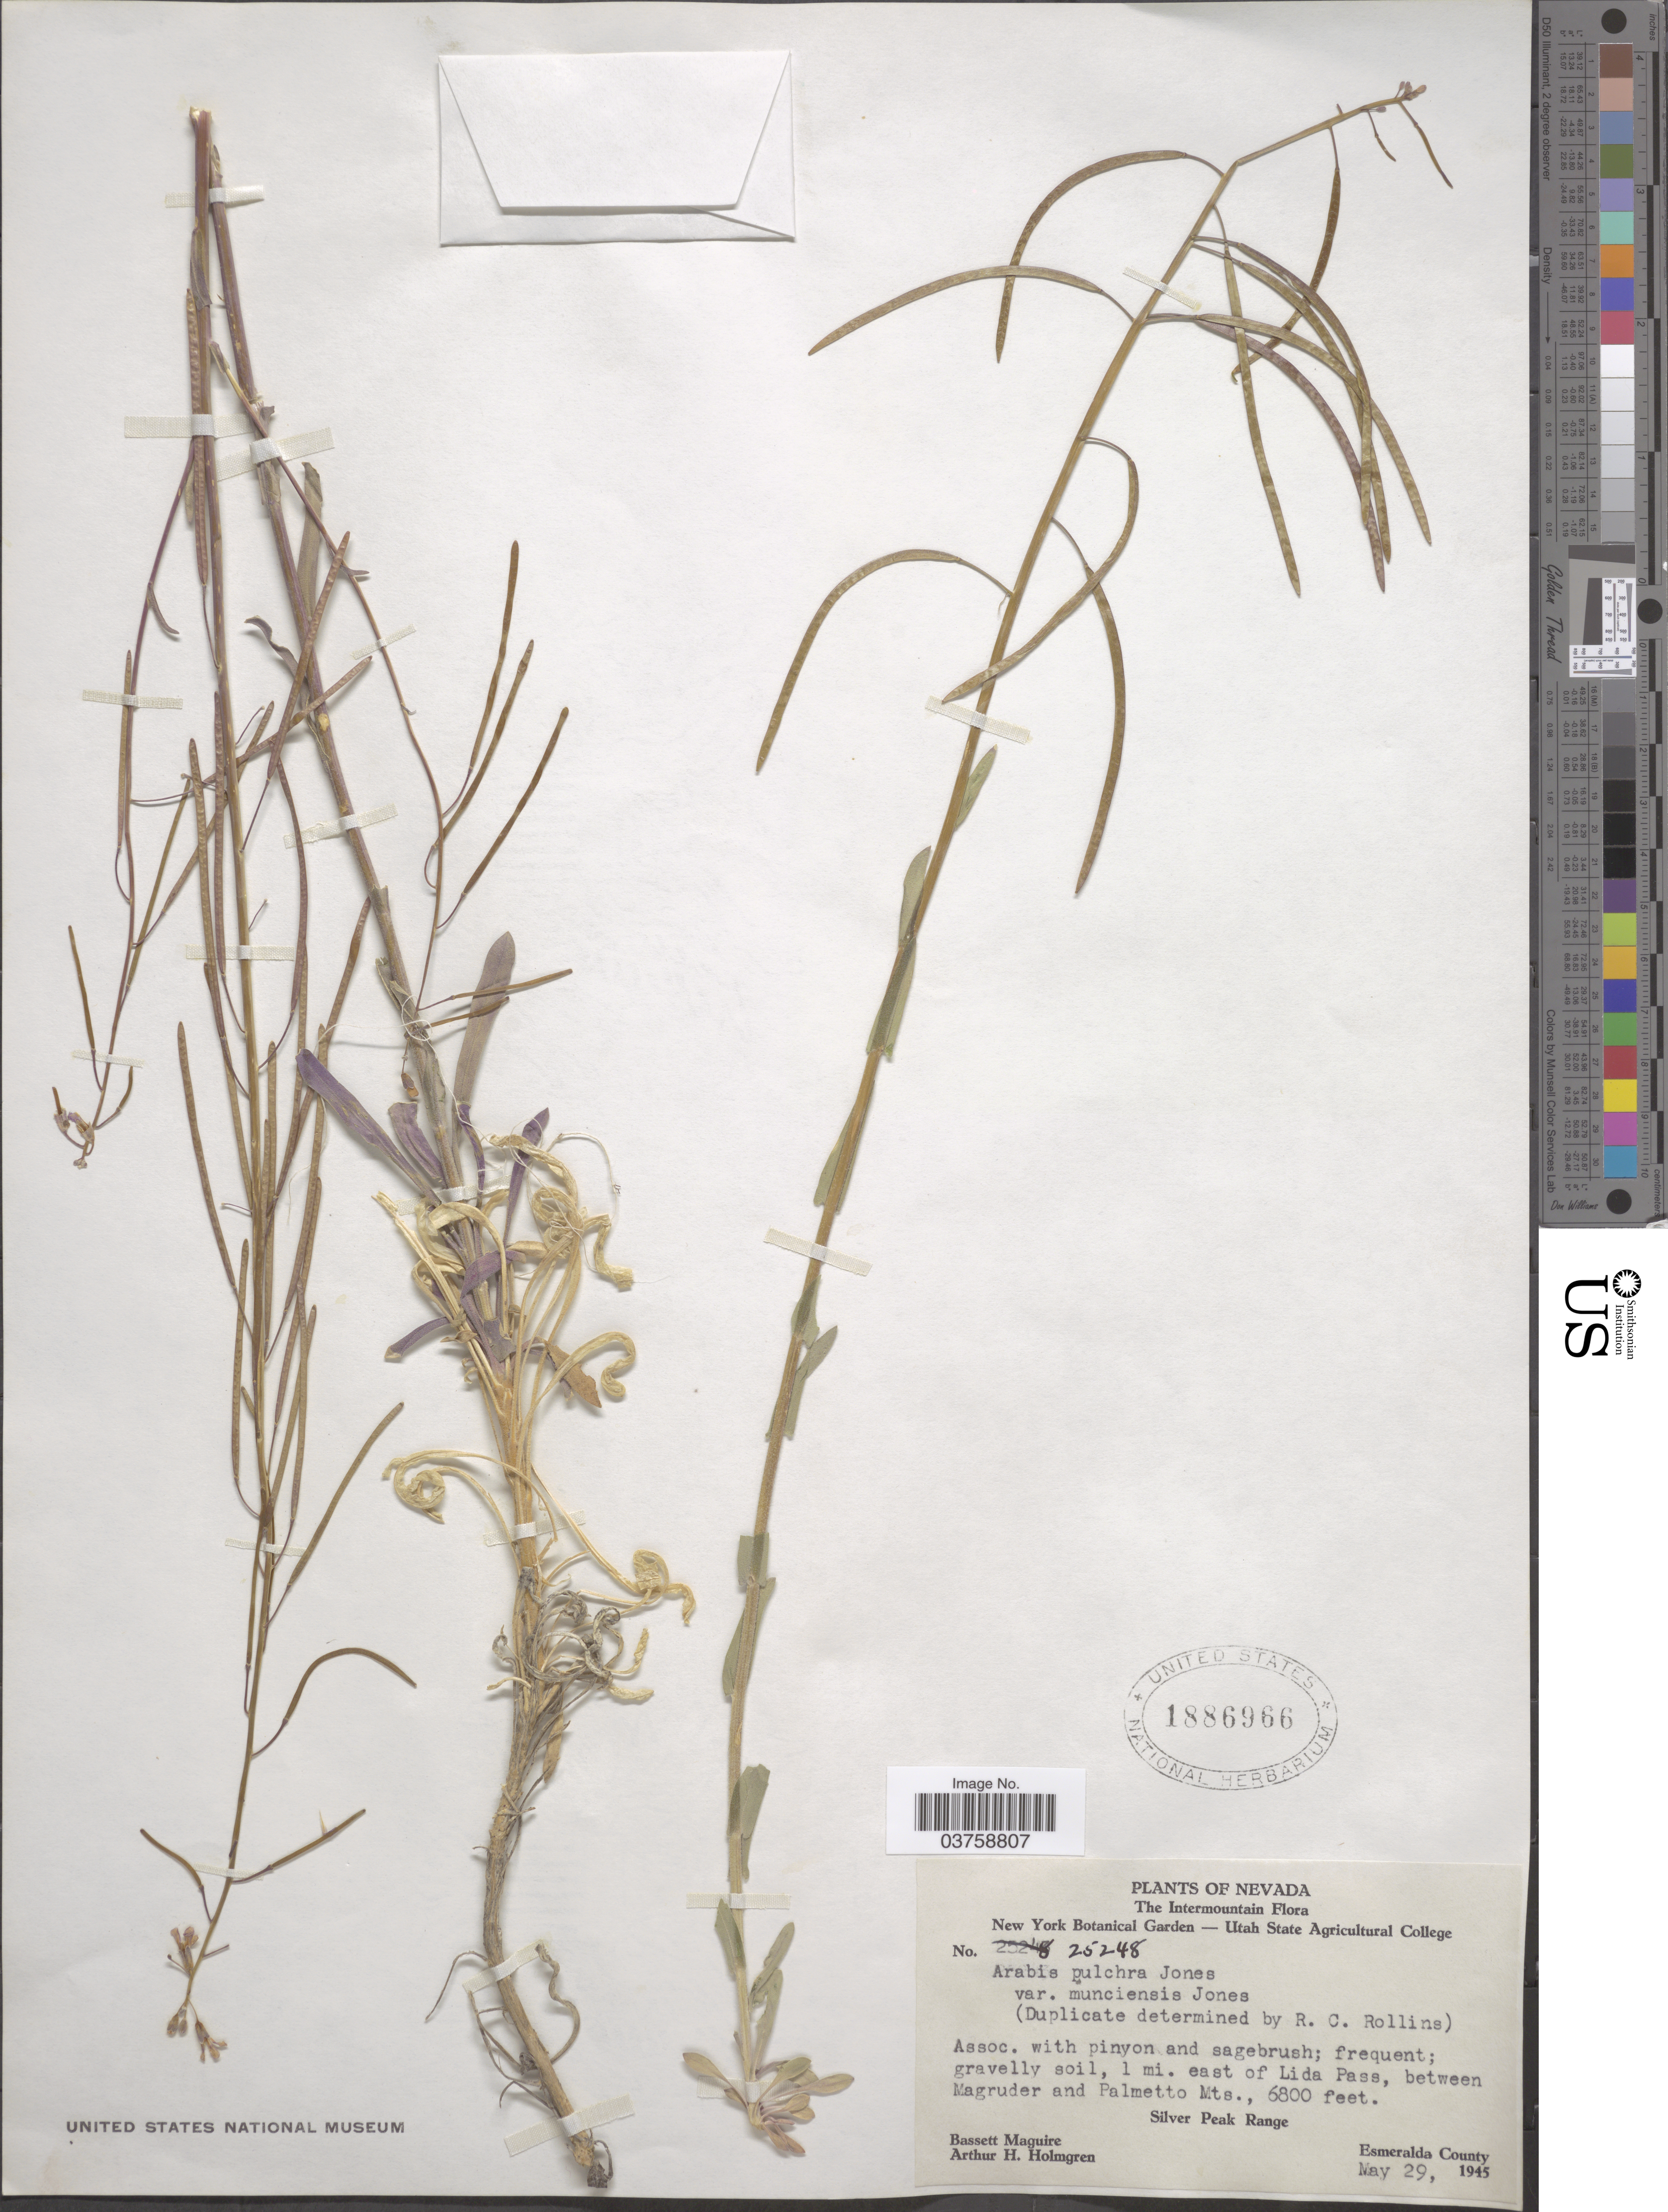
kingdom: Plantae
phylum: Tracheophyta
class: Magnoliopsida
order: Brassicales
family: Brassicaceae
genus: Arabis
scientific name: Arabis pulchra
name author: M.E. Jones ex S. Watson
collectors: B. Maguire & A. H. Holmgren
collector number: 25248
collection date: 1945-05-29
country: United States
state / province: Nevada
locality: The Intermountain. 1 mi. east of Lida Pass, between Magruder and Palmetto Mts., Silver Peak Range. Esmeralda County.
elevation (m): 2073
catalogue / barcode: US 1886966